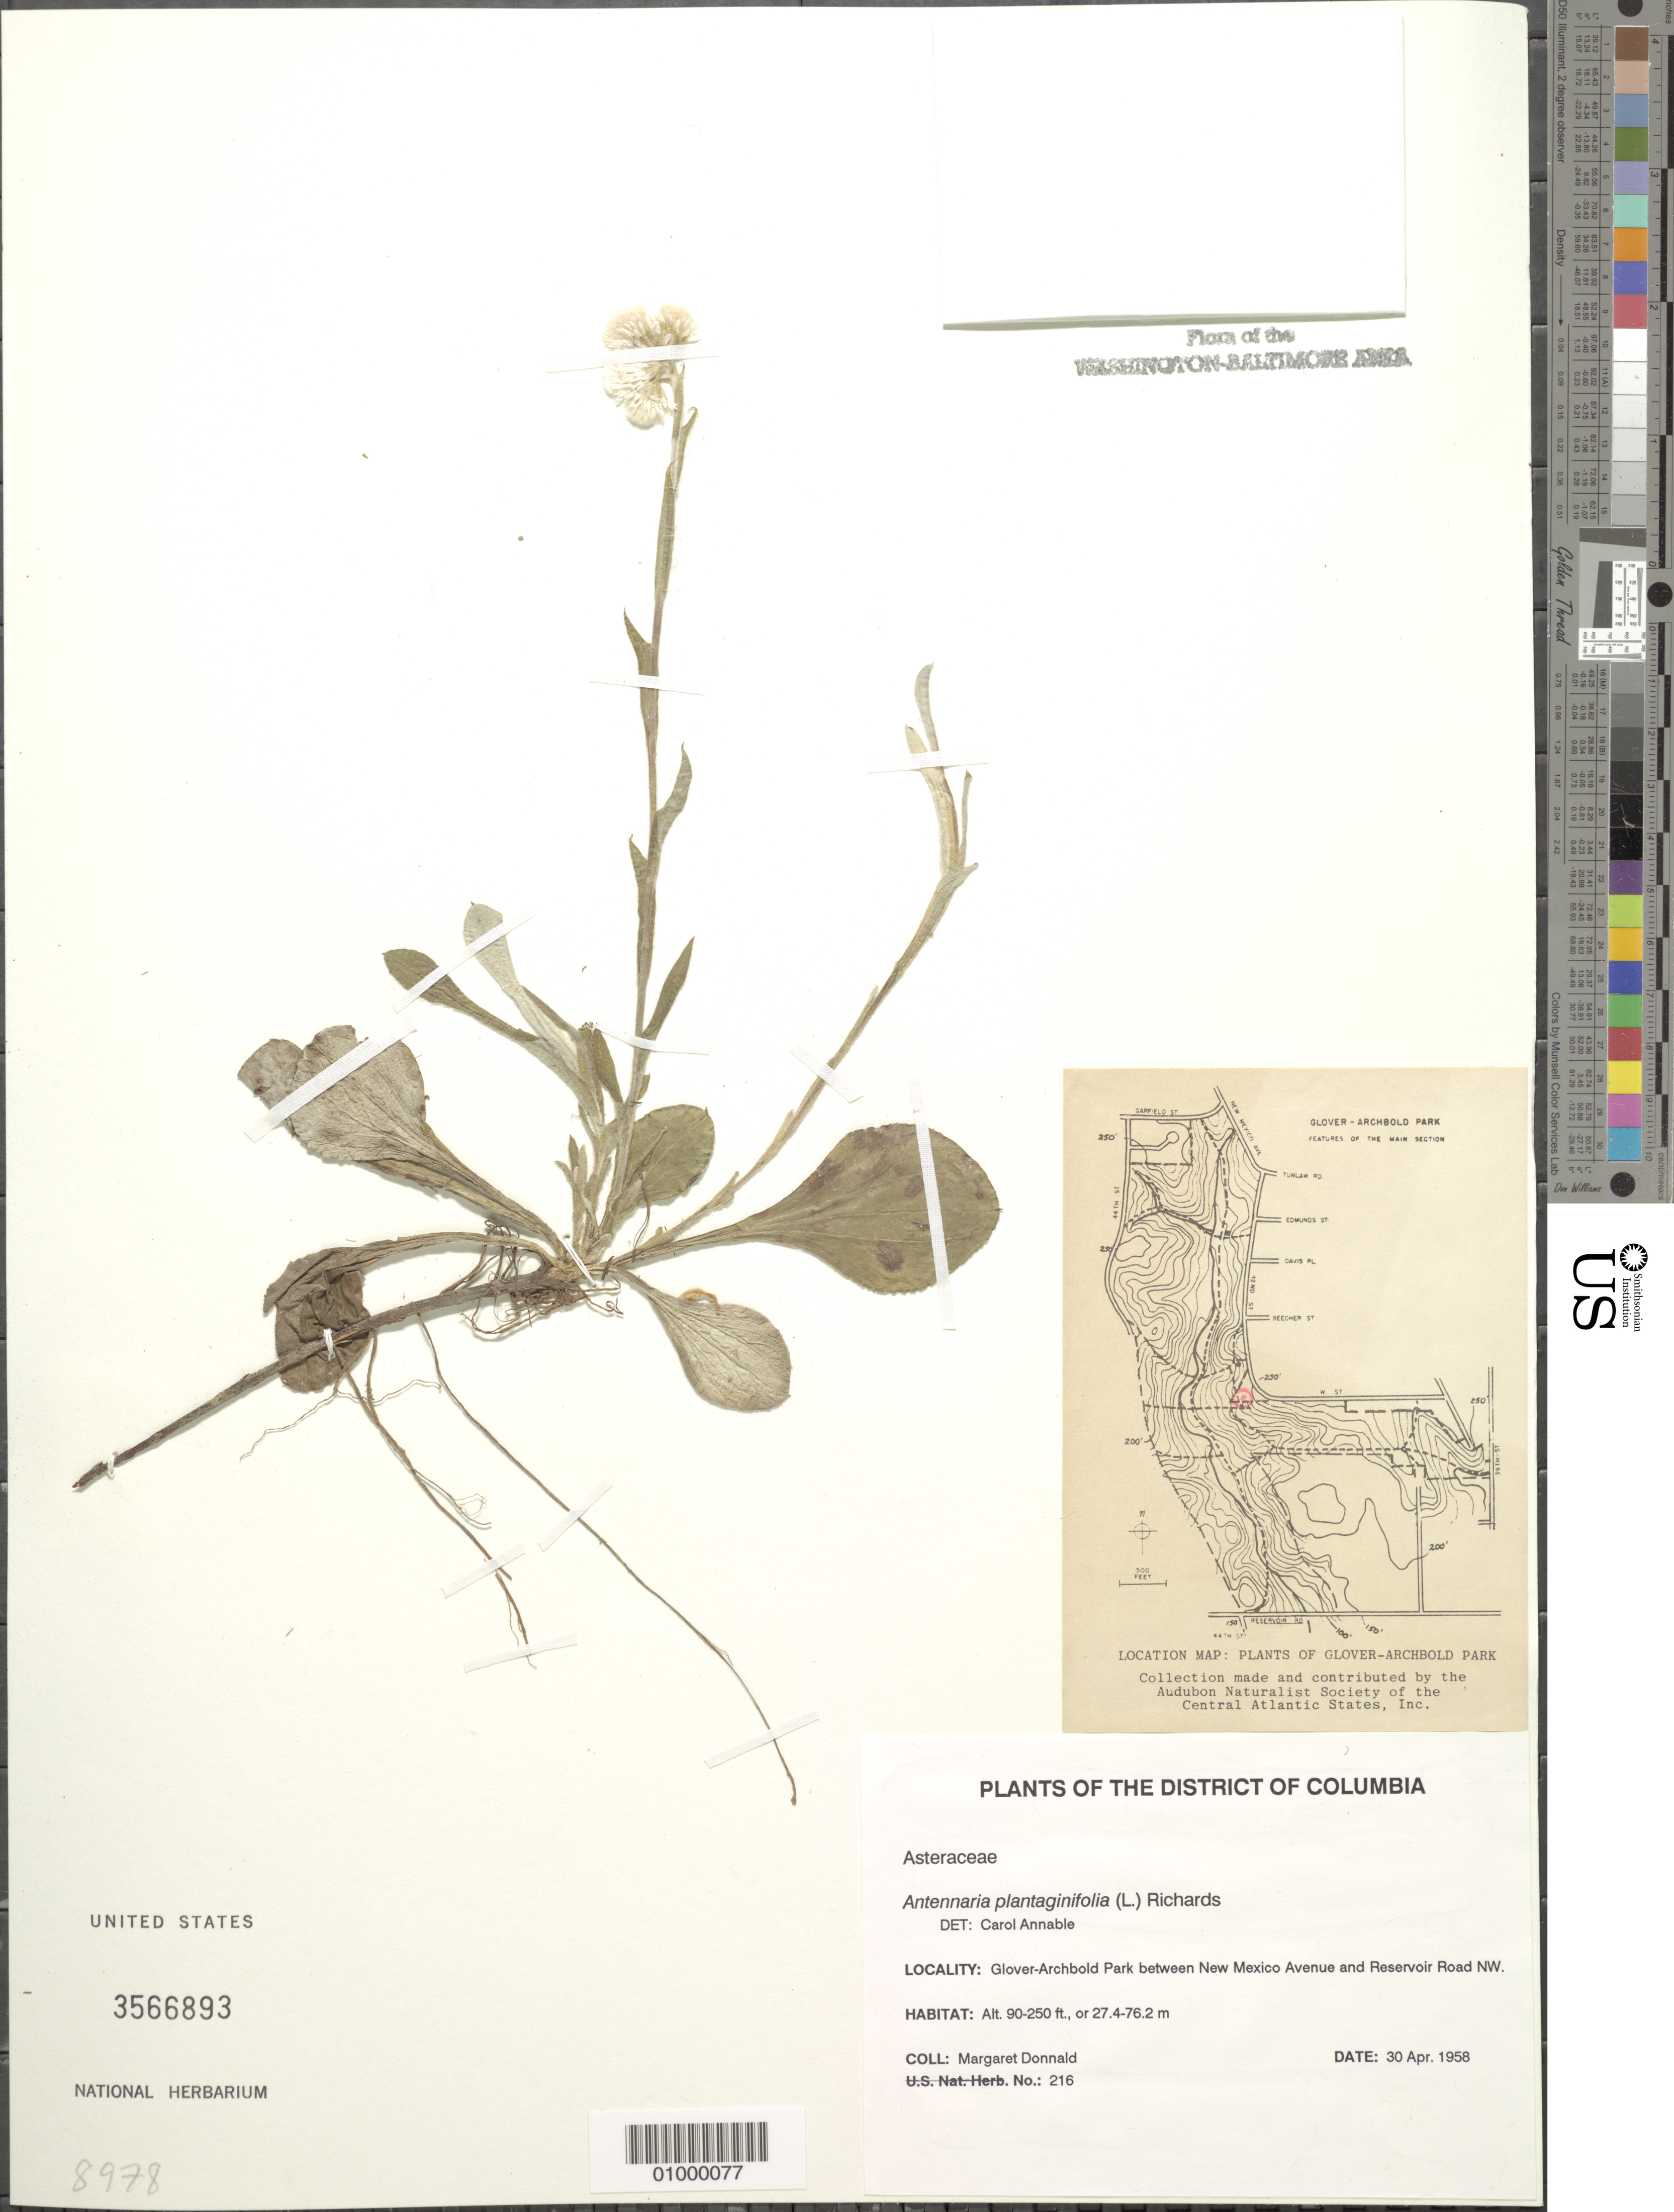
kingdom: Plantae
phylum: Tracheophyta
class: Magnoliopsida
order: Asterales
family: Asteraceae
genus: Antennaria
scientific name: Antennaria plantaginifolia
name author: (L.) Richardson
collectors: M. Donnald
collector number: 216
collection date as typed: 30 Apr 1958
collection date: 1958-04-30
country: United States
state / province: District of Columbia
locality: Glover-Archbold Park between New Mexico Avenue and Reservoir Road NW.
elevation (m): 27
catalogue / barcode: US 3566893